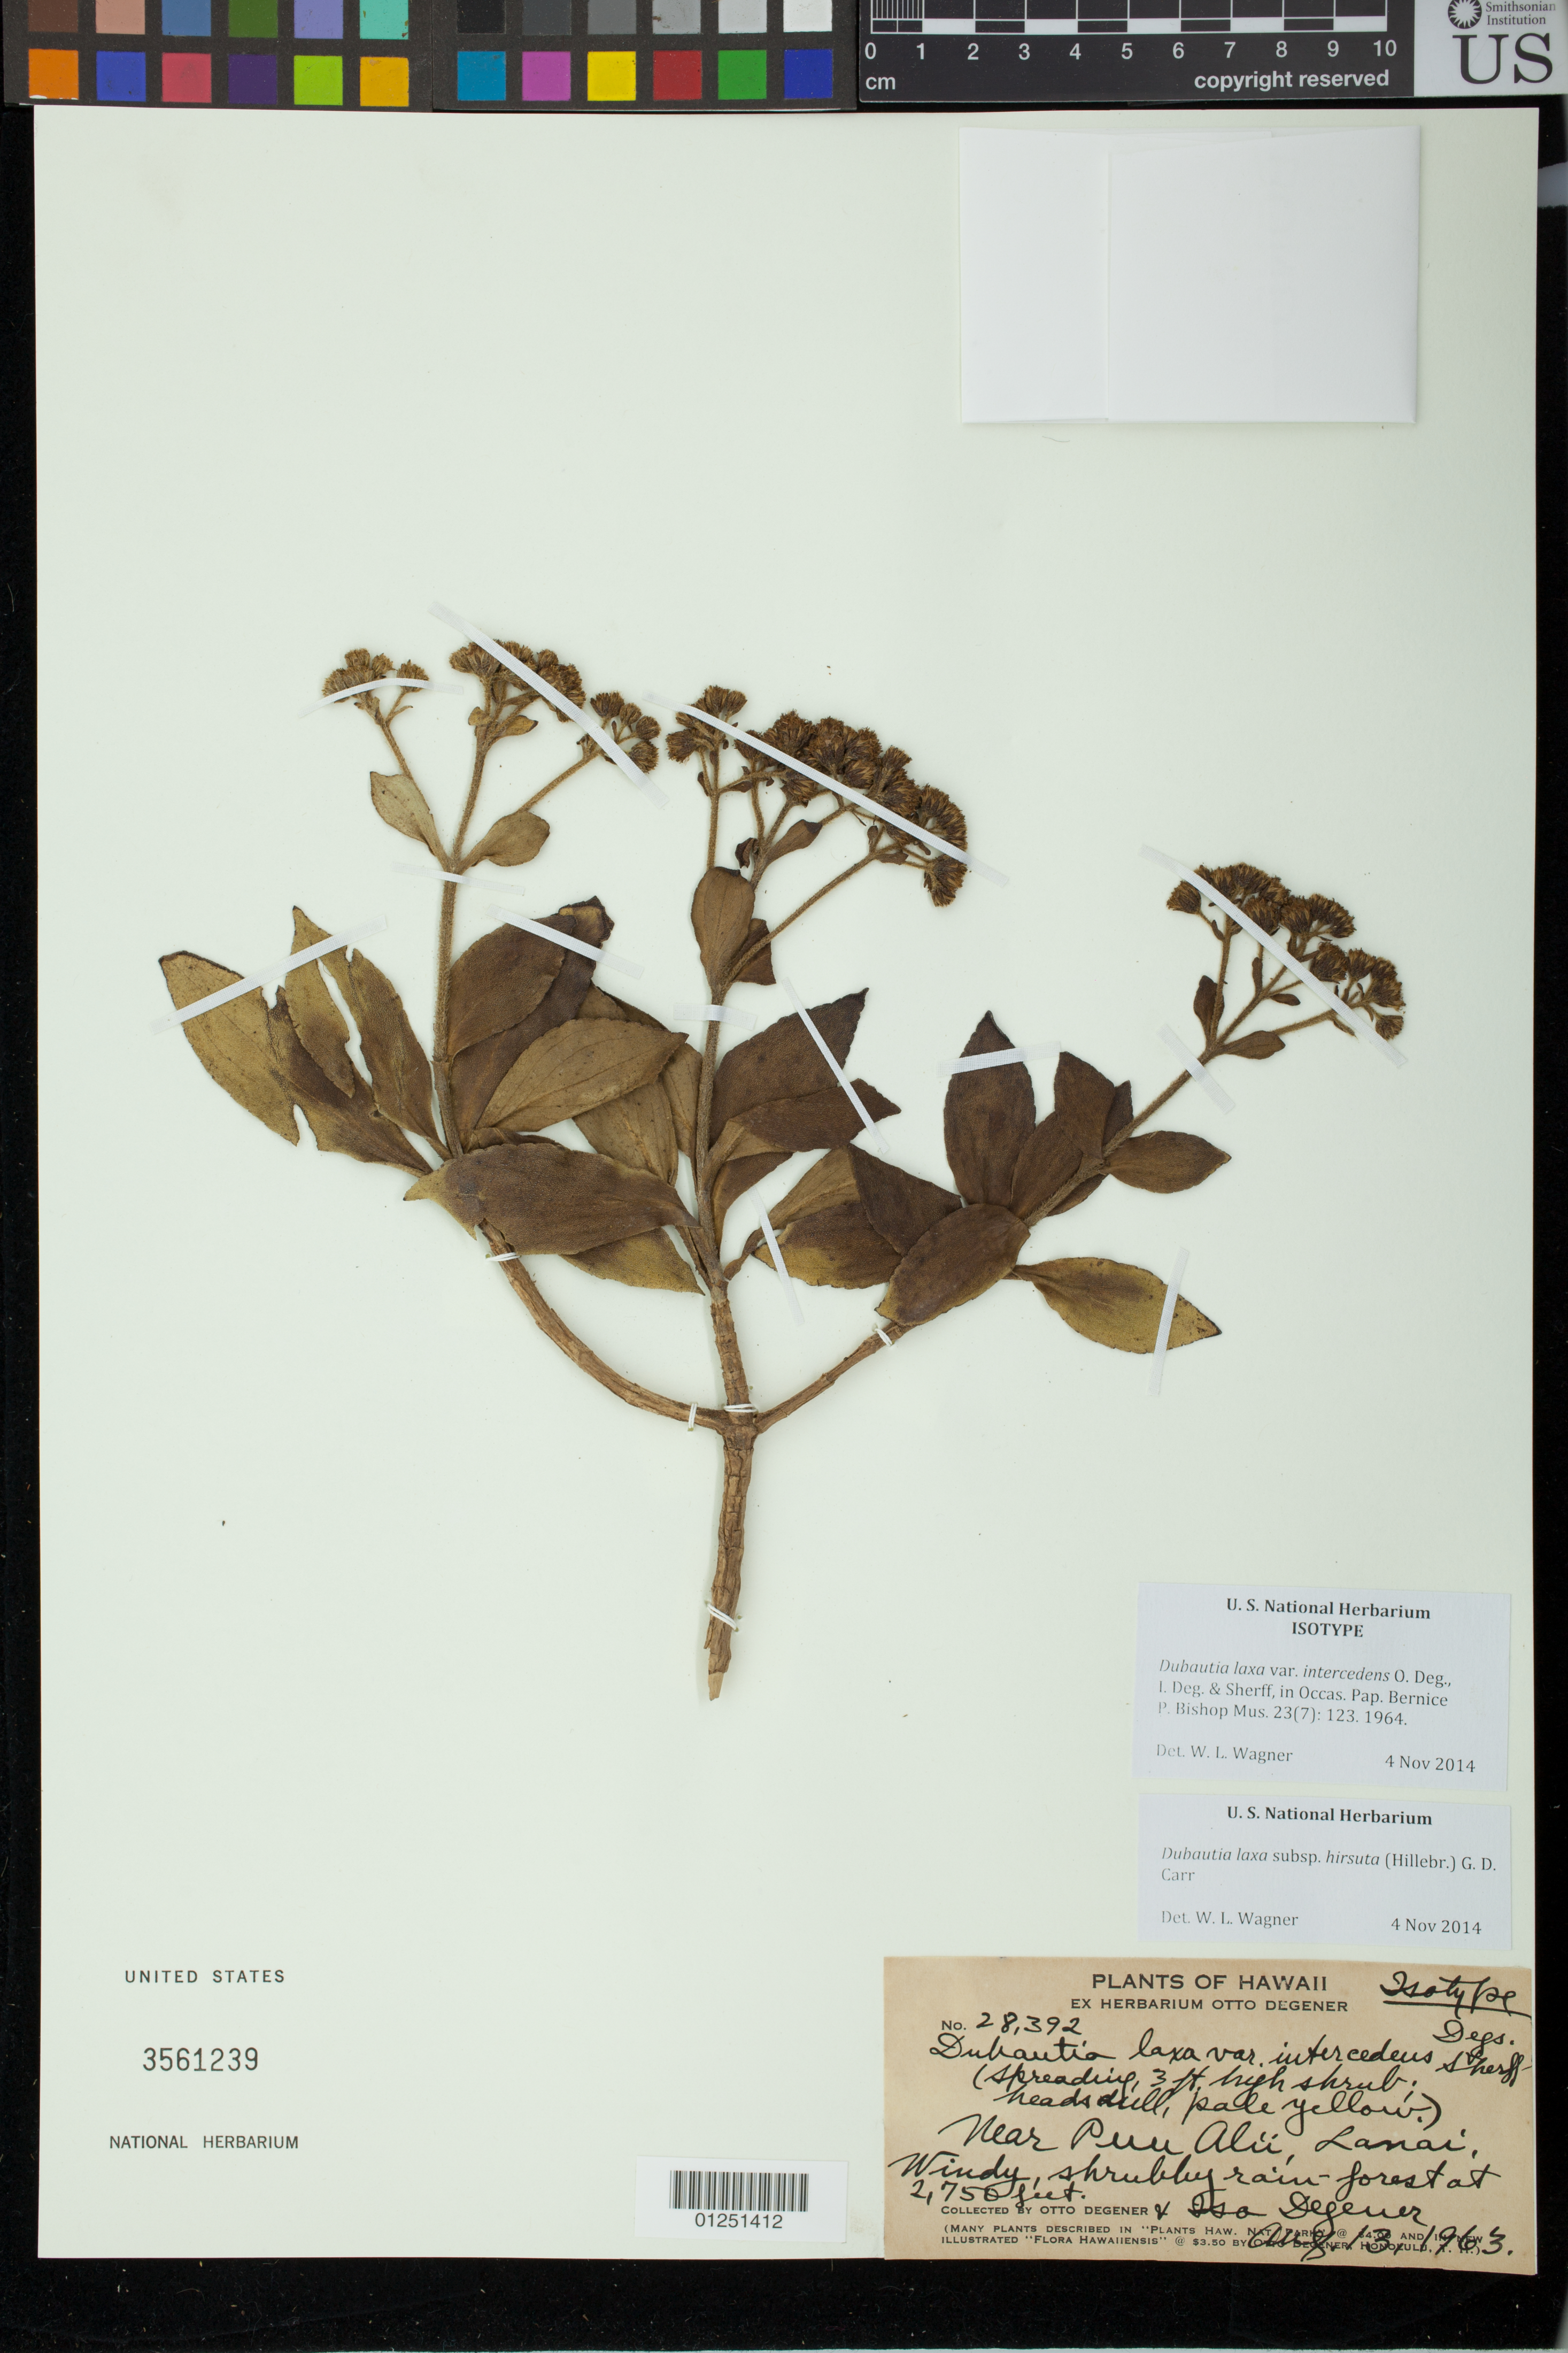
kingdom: Plantae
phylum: Tracheophyta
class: Magnoliopsida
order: Asterales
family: Asteraceae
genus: Dubautia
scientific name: Dubautia laxa var. intercedens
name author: O. Deg. et al.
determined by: Wagner, W. L., (BOT), Smithsonian Institution - National Museum of Natural History (UNITED STATES)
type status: Isotype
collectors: O. Degener & I. Degener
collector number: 28392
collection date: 1963-08-13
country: United States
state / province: Hawaii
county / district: Maui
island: Lana'i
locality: Near Pu'u Ali'i.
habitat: Windy, shruby rain-forest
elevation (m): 838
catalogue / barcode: US 3561239